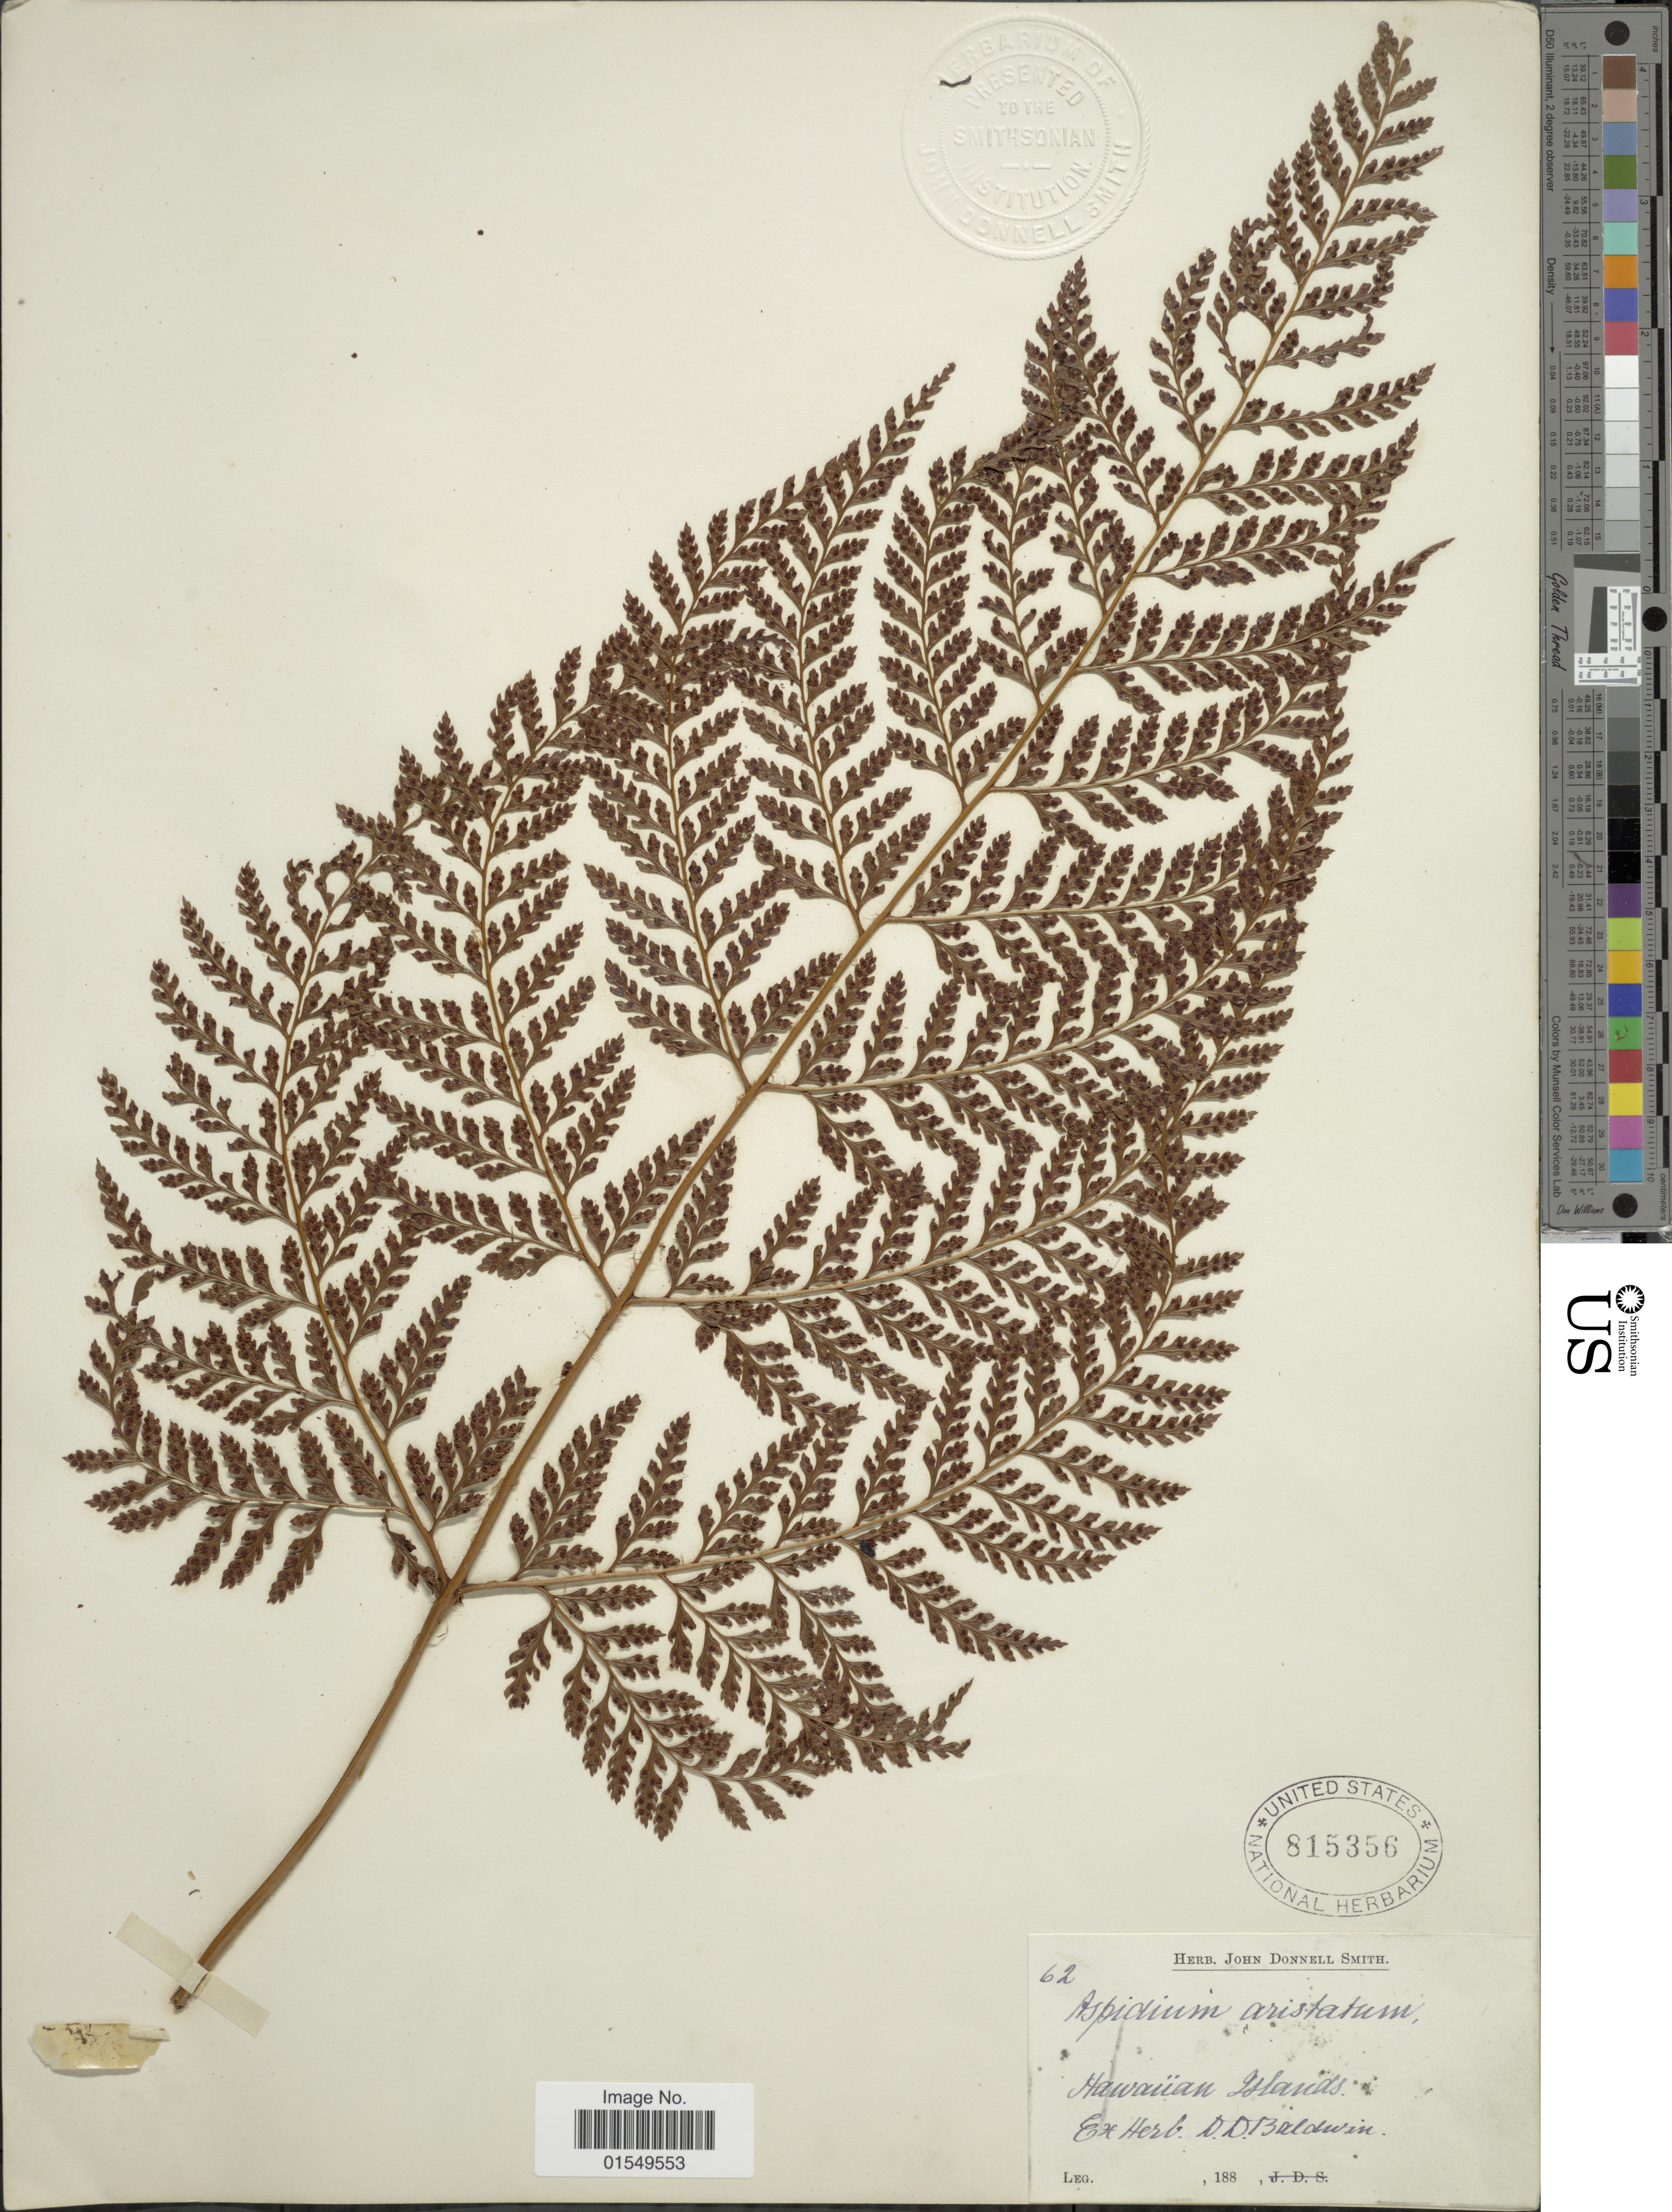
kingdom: Plantae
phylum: Tracheophyta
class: Polypodiopsida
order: Polypodiales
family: Dryopteridaceae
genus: Arachniodes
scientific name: Arachniodes sp.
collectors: D. Baldwin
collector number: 62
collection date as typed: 188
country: United States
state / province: Hawaii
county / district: Hawaii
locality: Hawaiian Islands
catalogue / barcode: US 815356